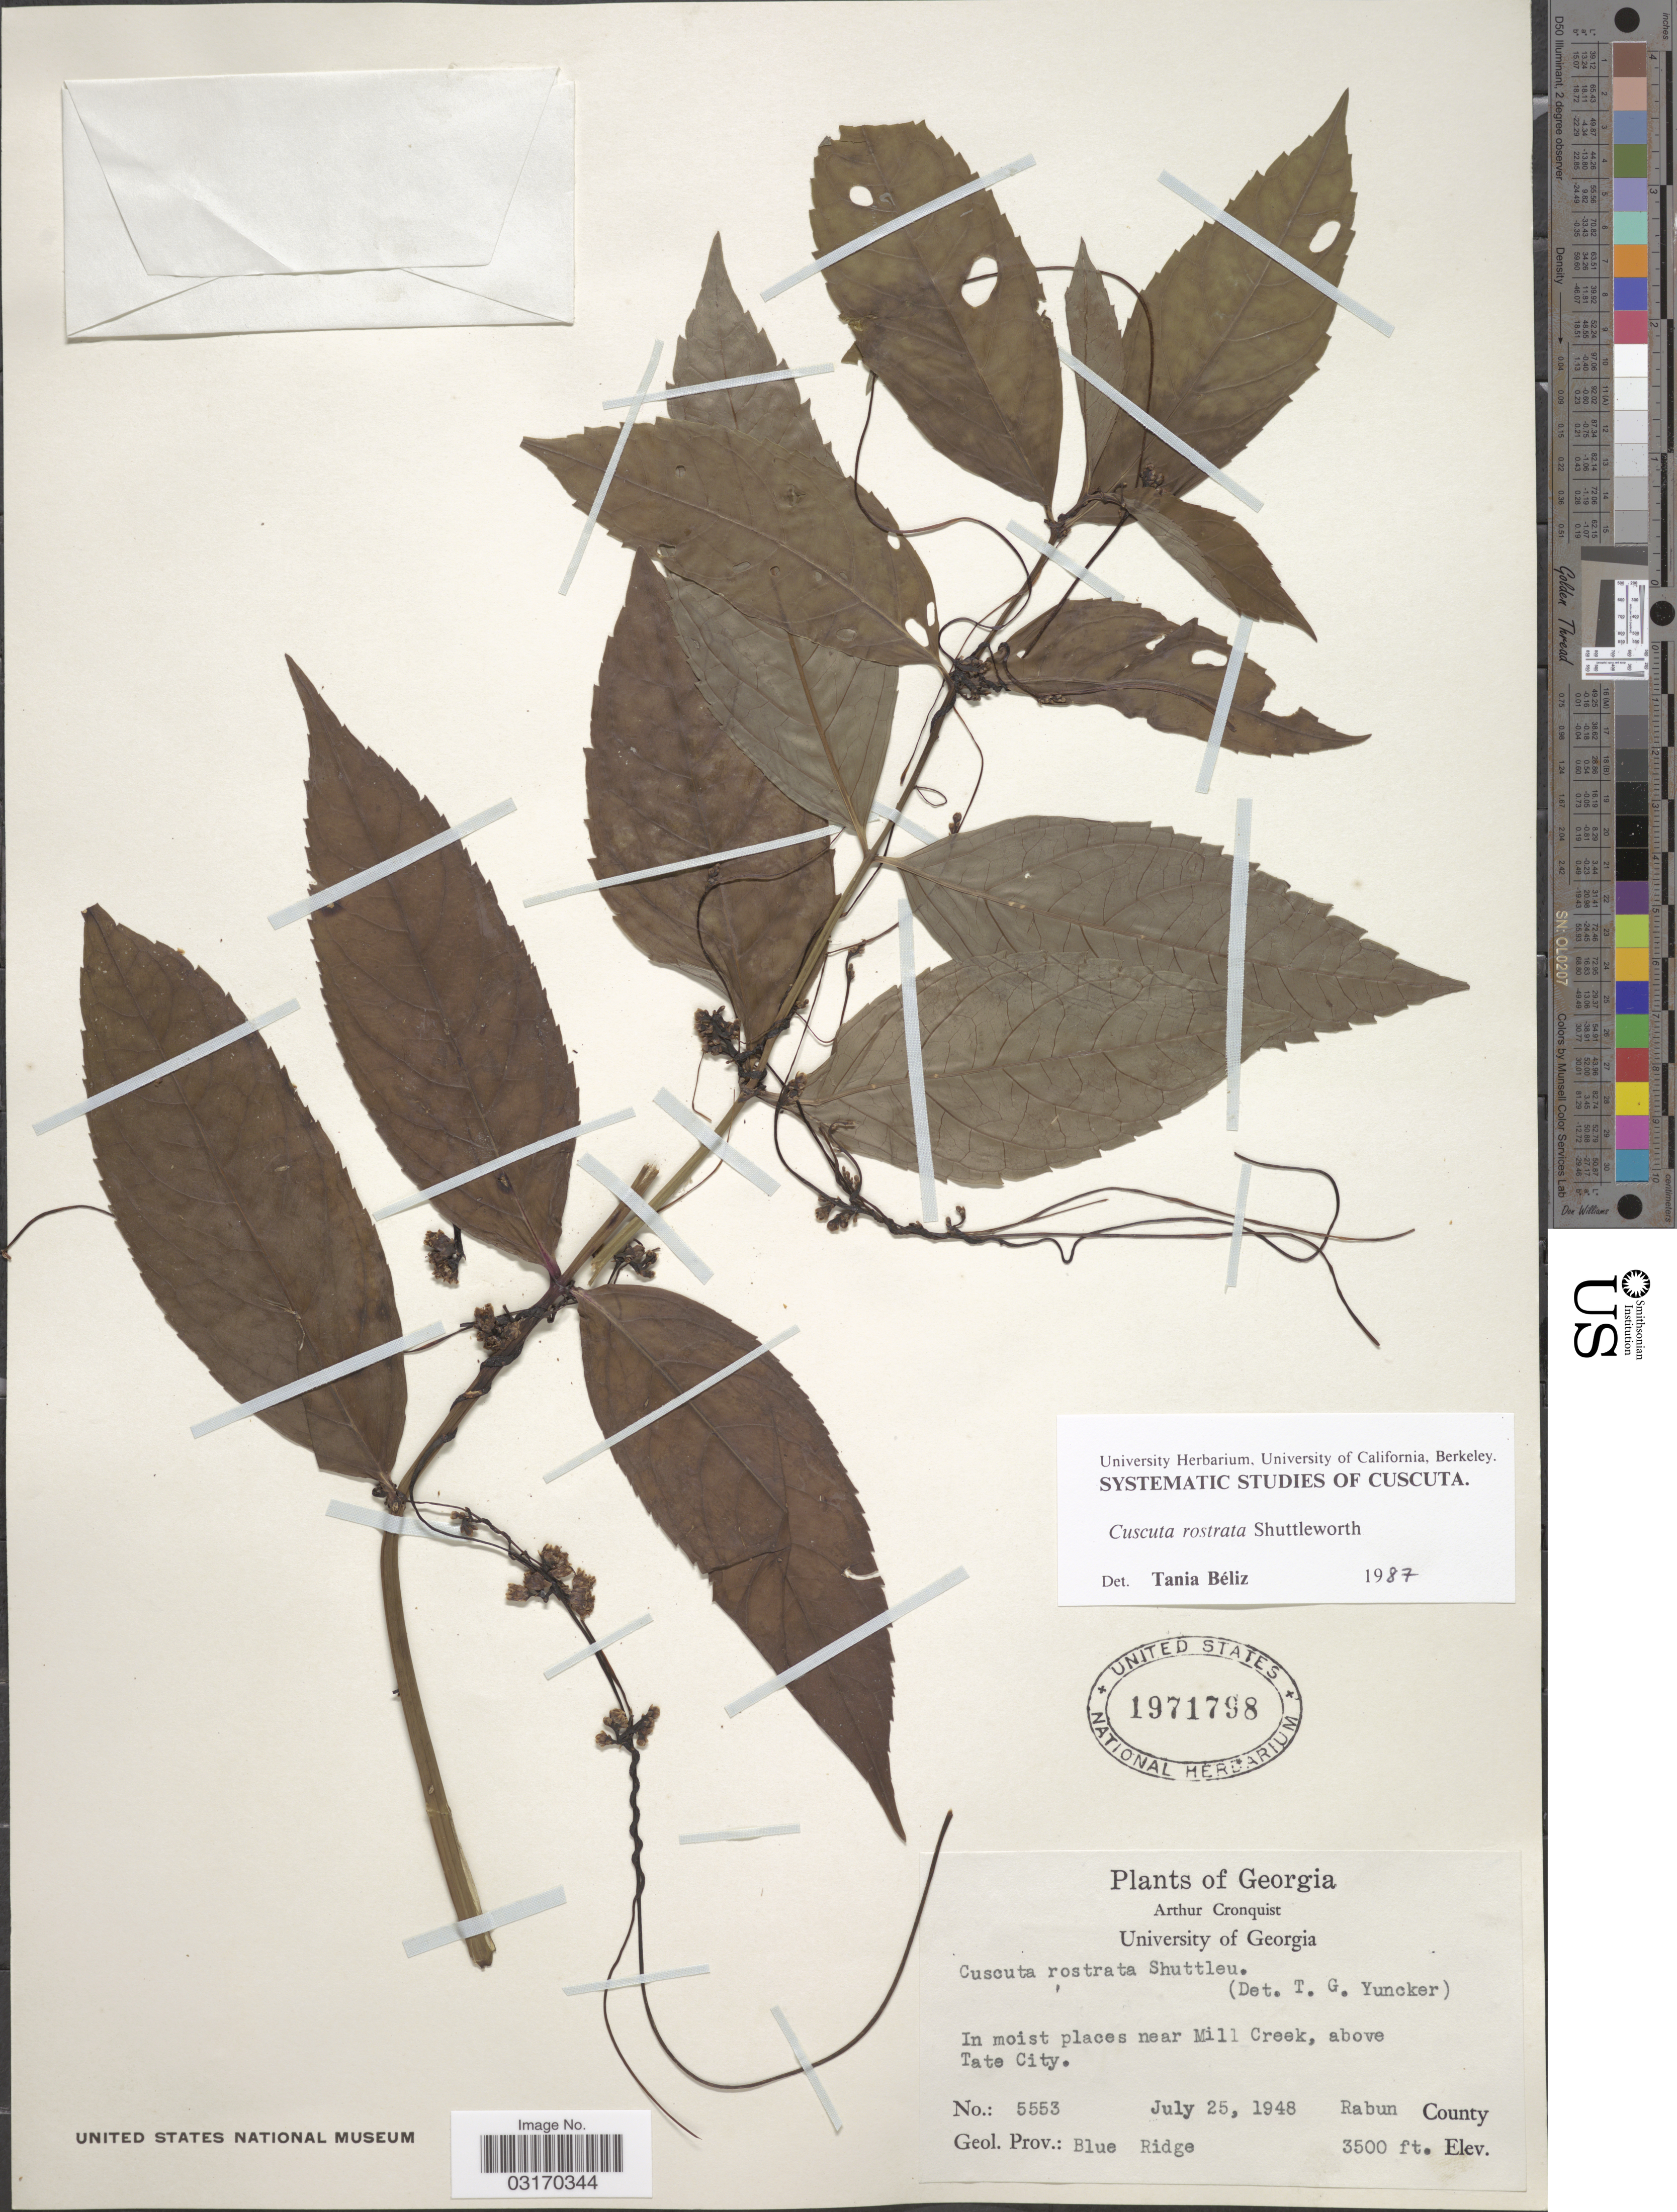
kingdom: Plantae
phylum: Tracheophyta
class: Magnoliopsida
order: Solanales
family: Convolvulaceae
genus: Cuscuta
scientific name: Cuscuta rostrata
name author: Shuttlew. ex Engelm. & A. Gray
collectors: A. J. Cronquist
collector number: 5553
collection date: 1948-07-25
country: United States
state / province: Georgia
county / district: Rabun County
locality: In moist places near Mill Creek, above Tate City.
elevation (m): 1067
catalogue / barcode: US 1971798